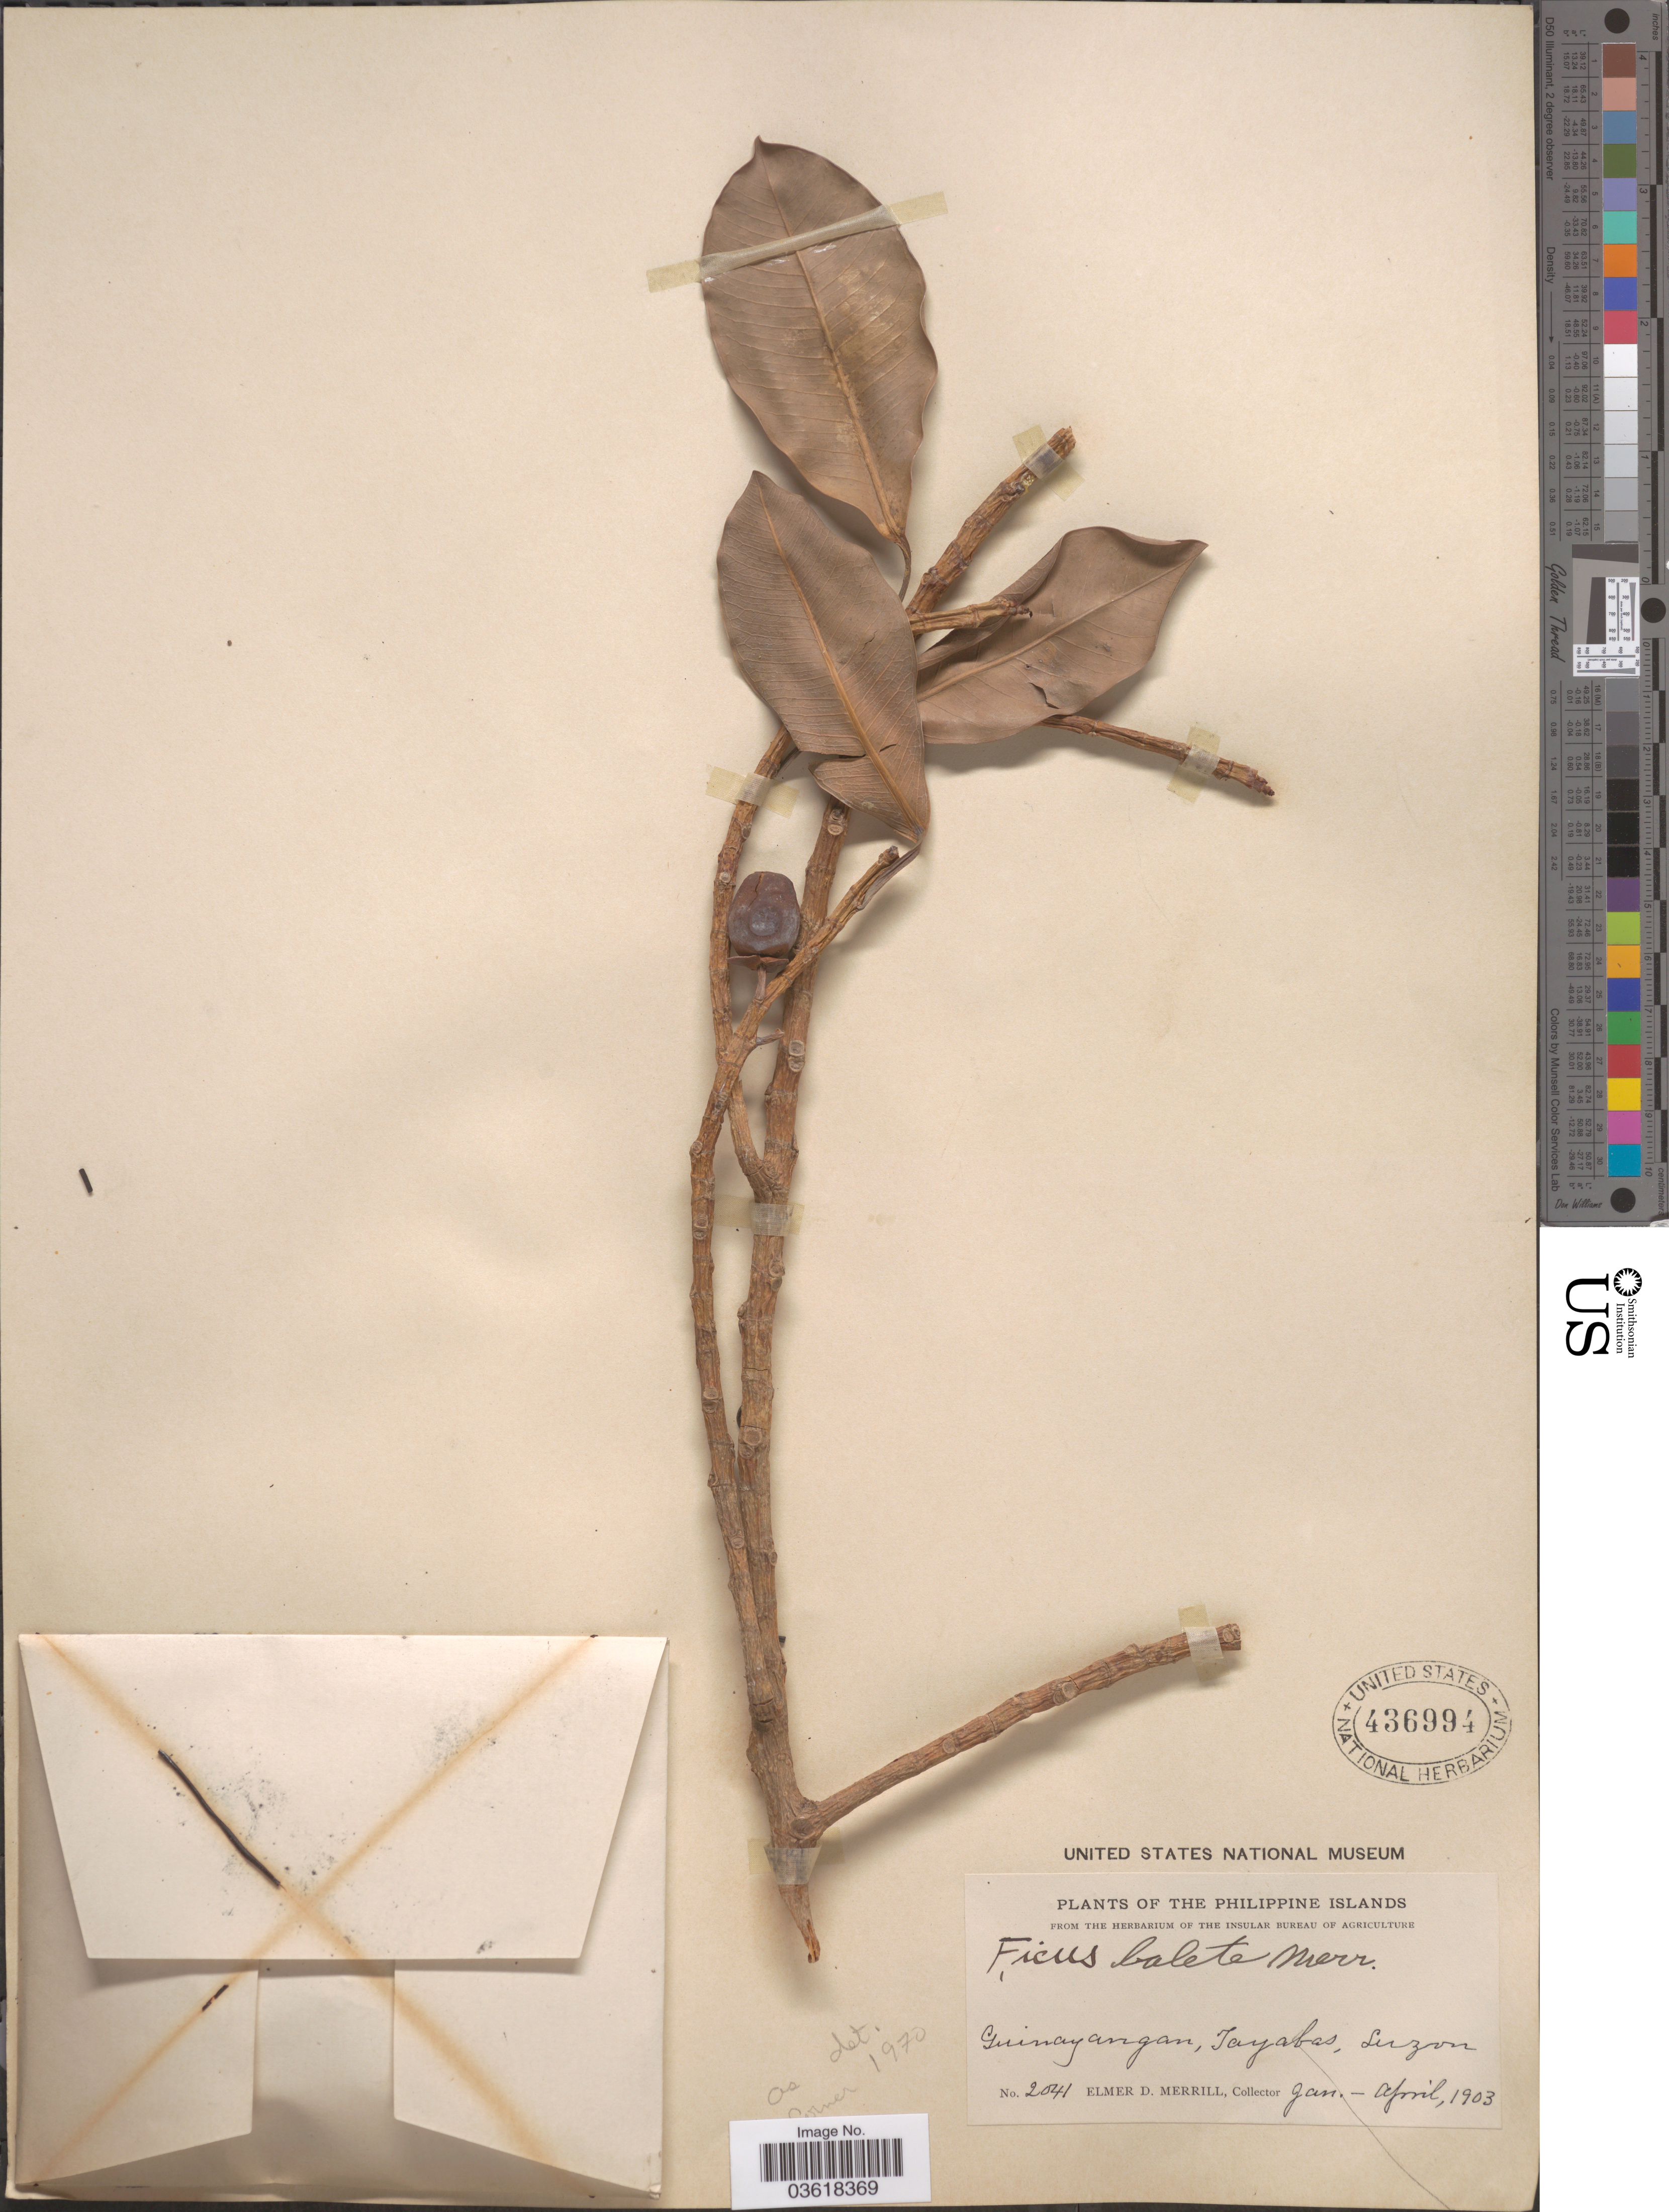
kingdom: Plantae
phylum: Tracheophyta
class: Magnoliopsida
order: Rosales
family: Moraceae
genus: Ficus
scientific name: Ficus balete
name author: Merr.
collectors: E. D. Merrill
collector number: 2041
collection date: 1903-01/1903-04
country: Philippines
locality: Guinayangan, Tayabas, Luzon.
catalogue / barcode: US 436994